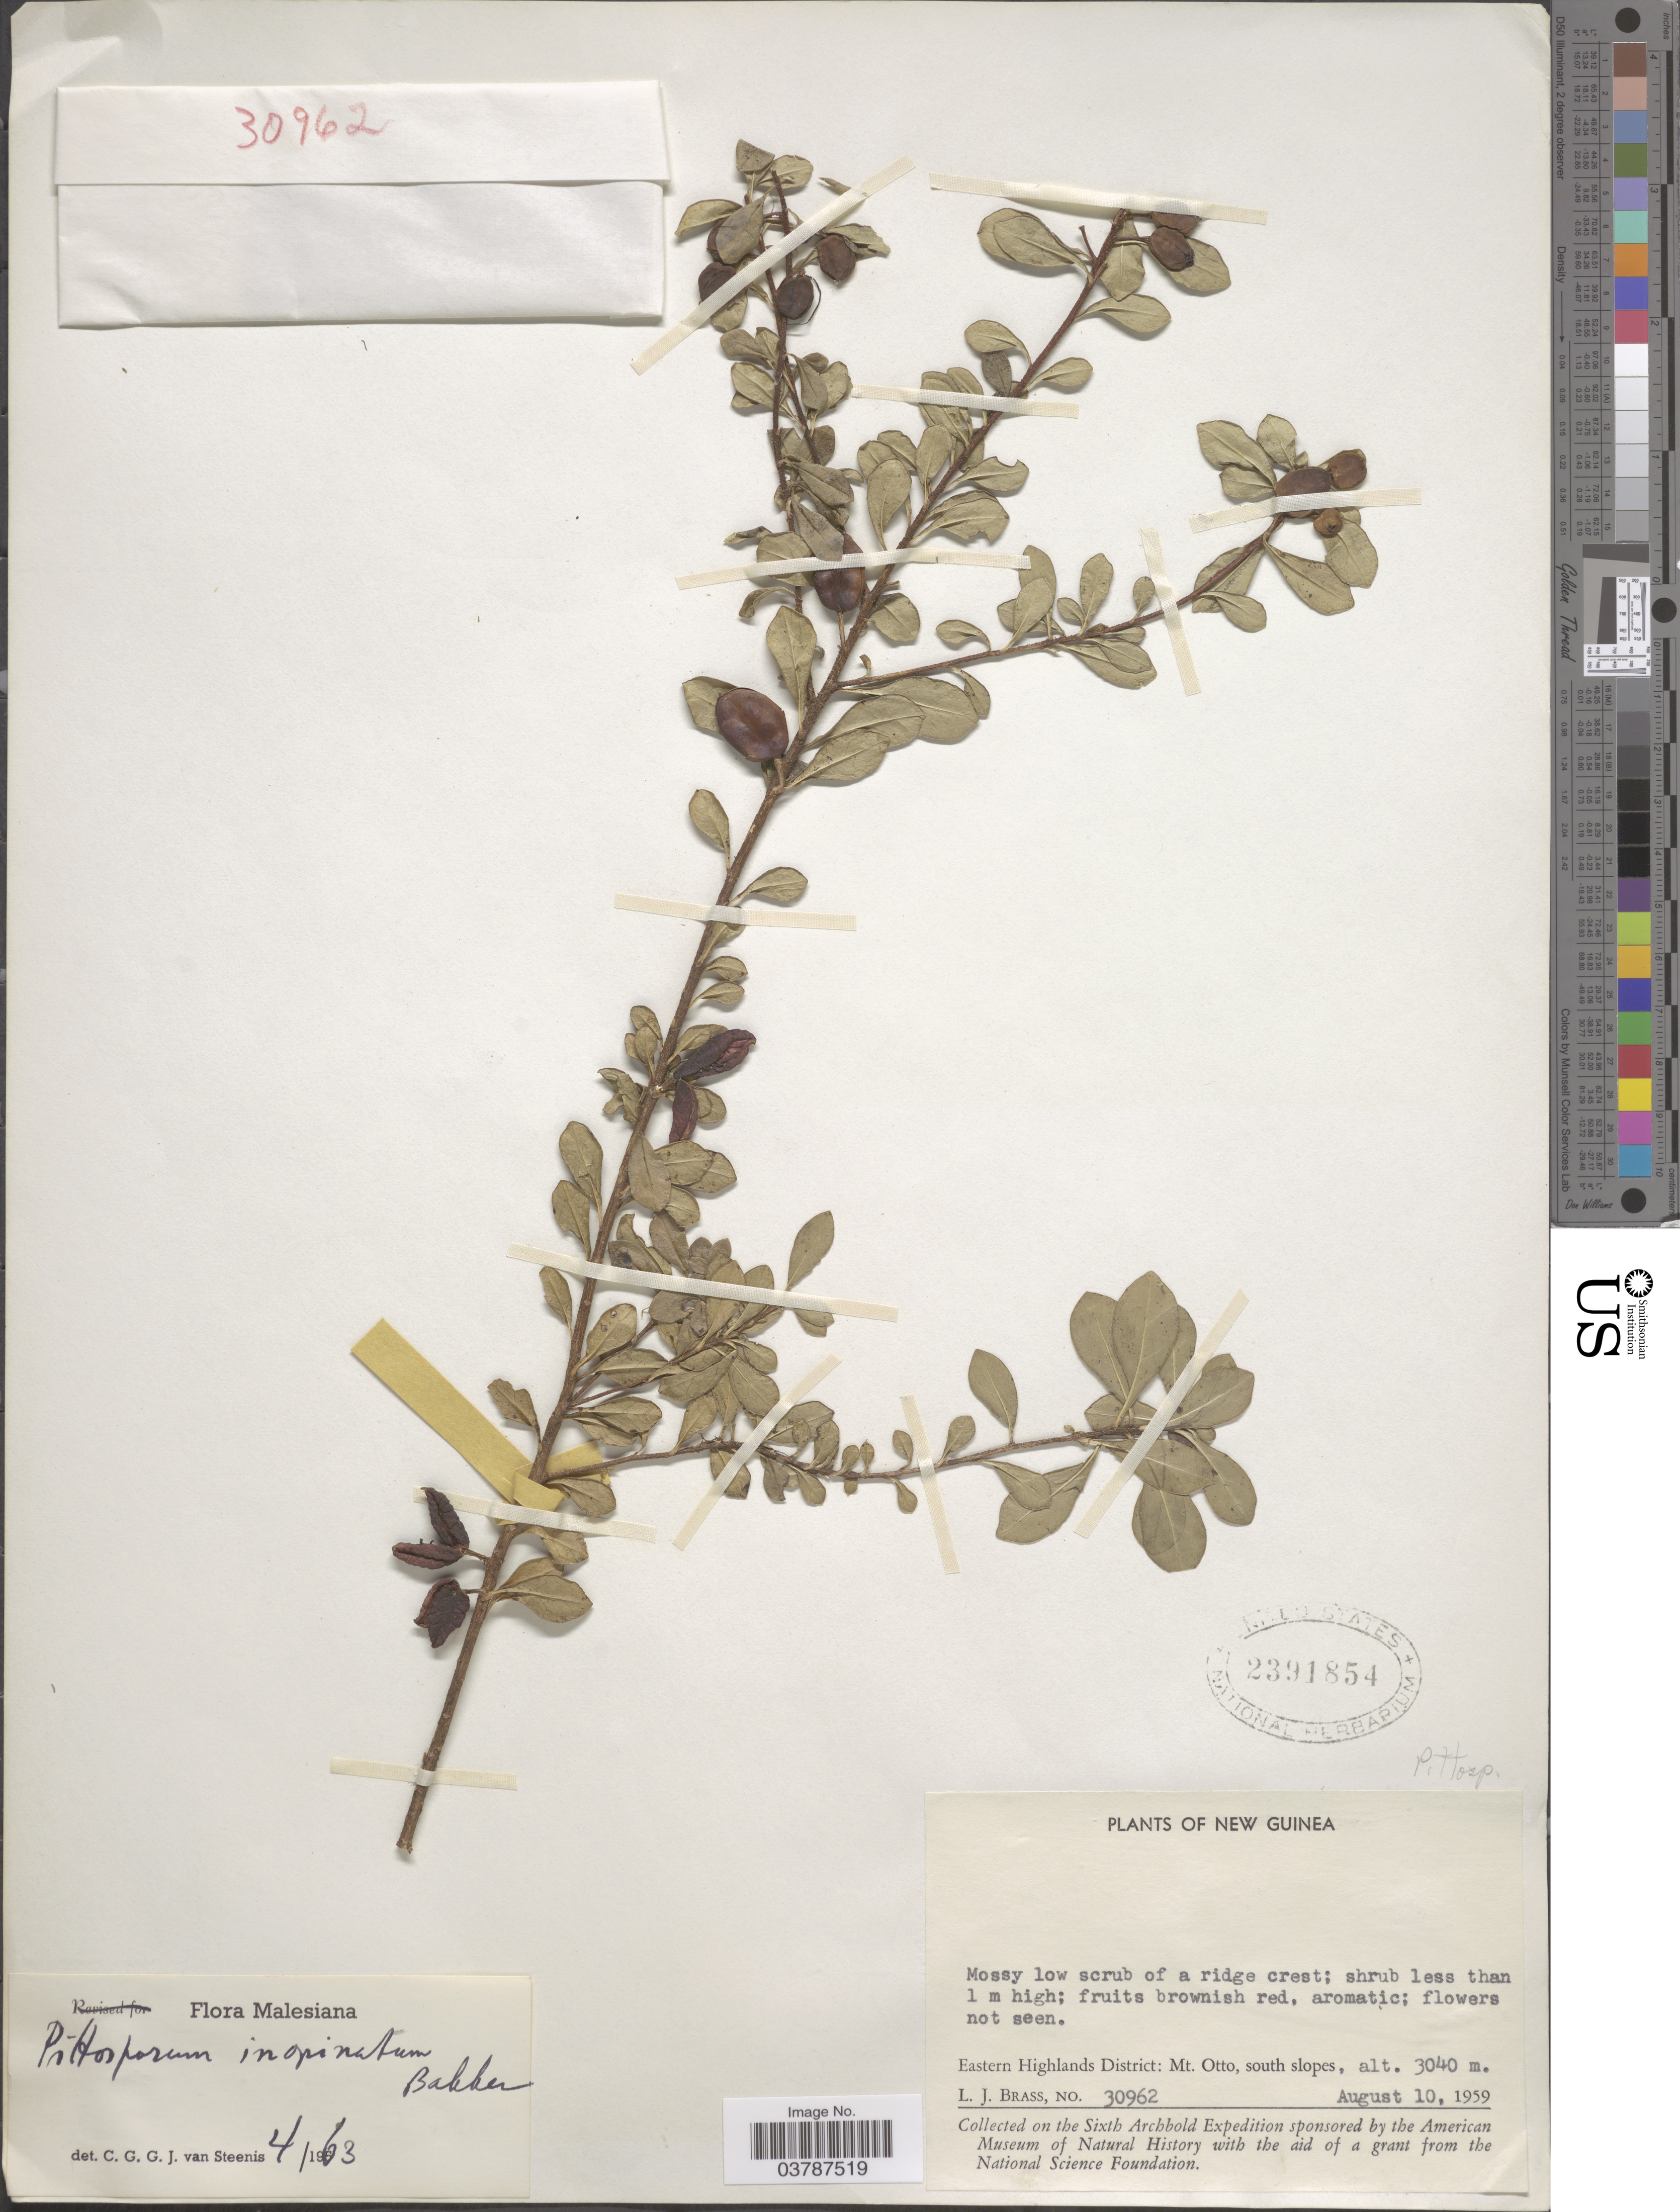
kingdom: Plantae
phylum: Tracheophyta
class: Magnoliopsida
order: Apiales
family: Pittosporaceae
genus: Pittosporum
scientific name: Pittosporum inopinatum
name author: K. Bakker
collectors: L. J. Brass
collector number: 30962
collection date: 1959-08-10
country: Papua New Guinea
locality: New Guinea. Eastern Highlands District: Mt. Otto, south slopes.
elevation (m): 3040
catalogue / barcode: US 2391854